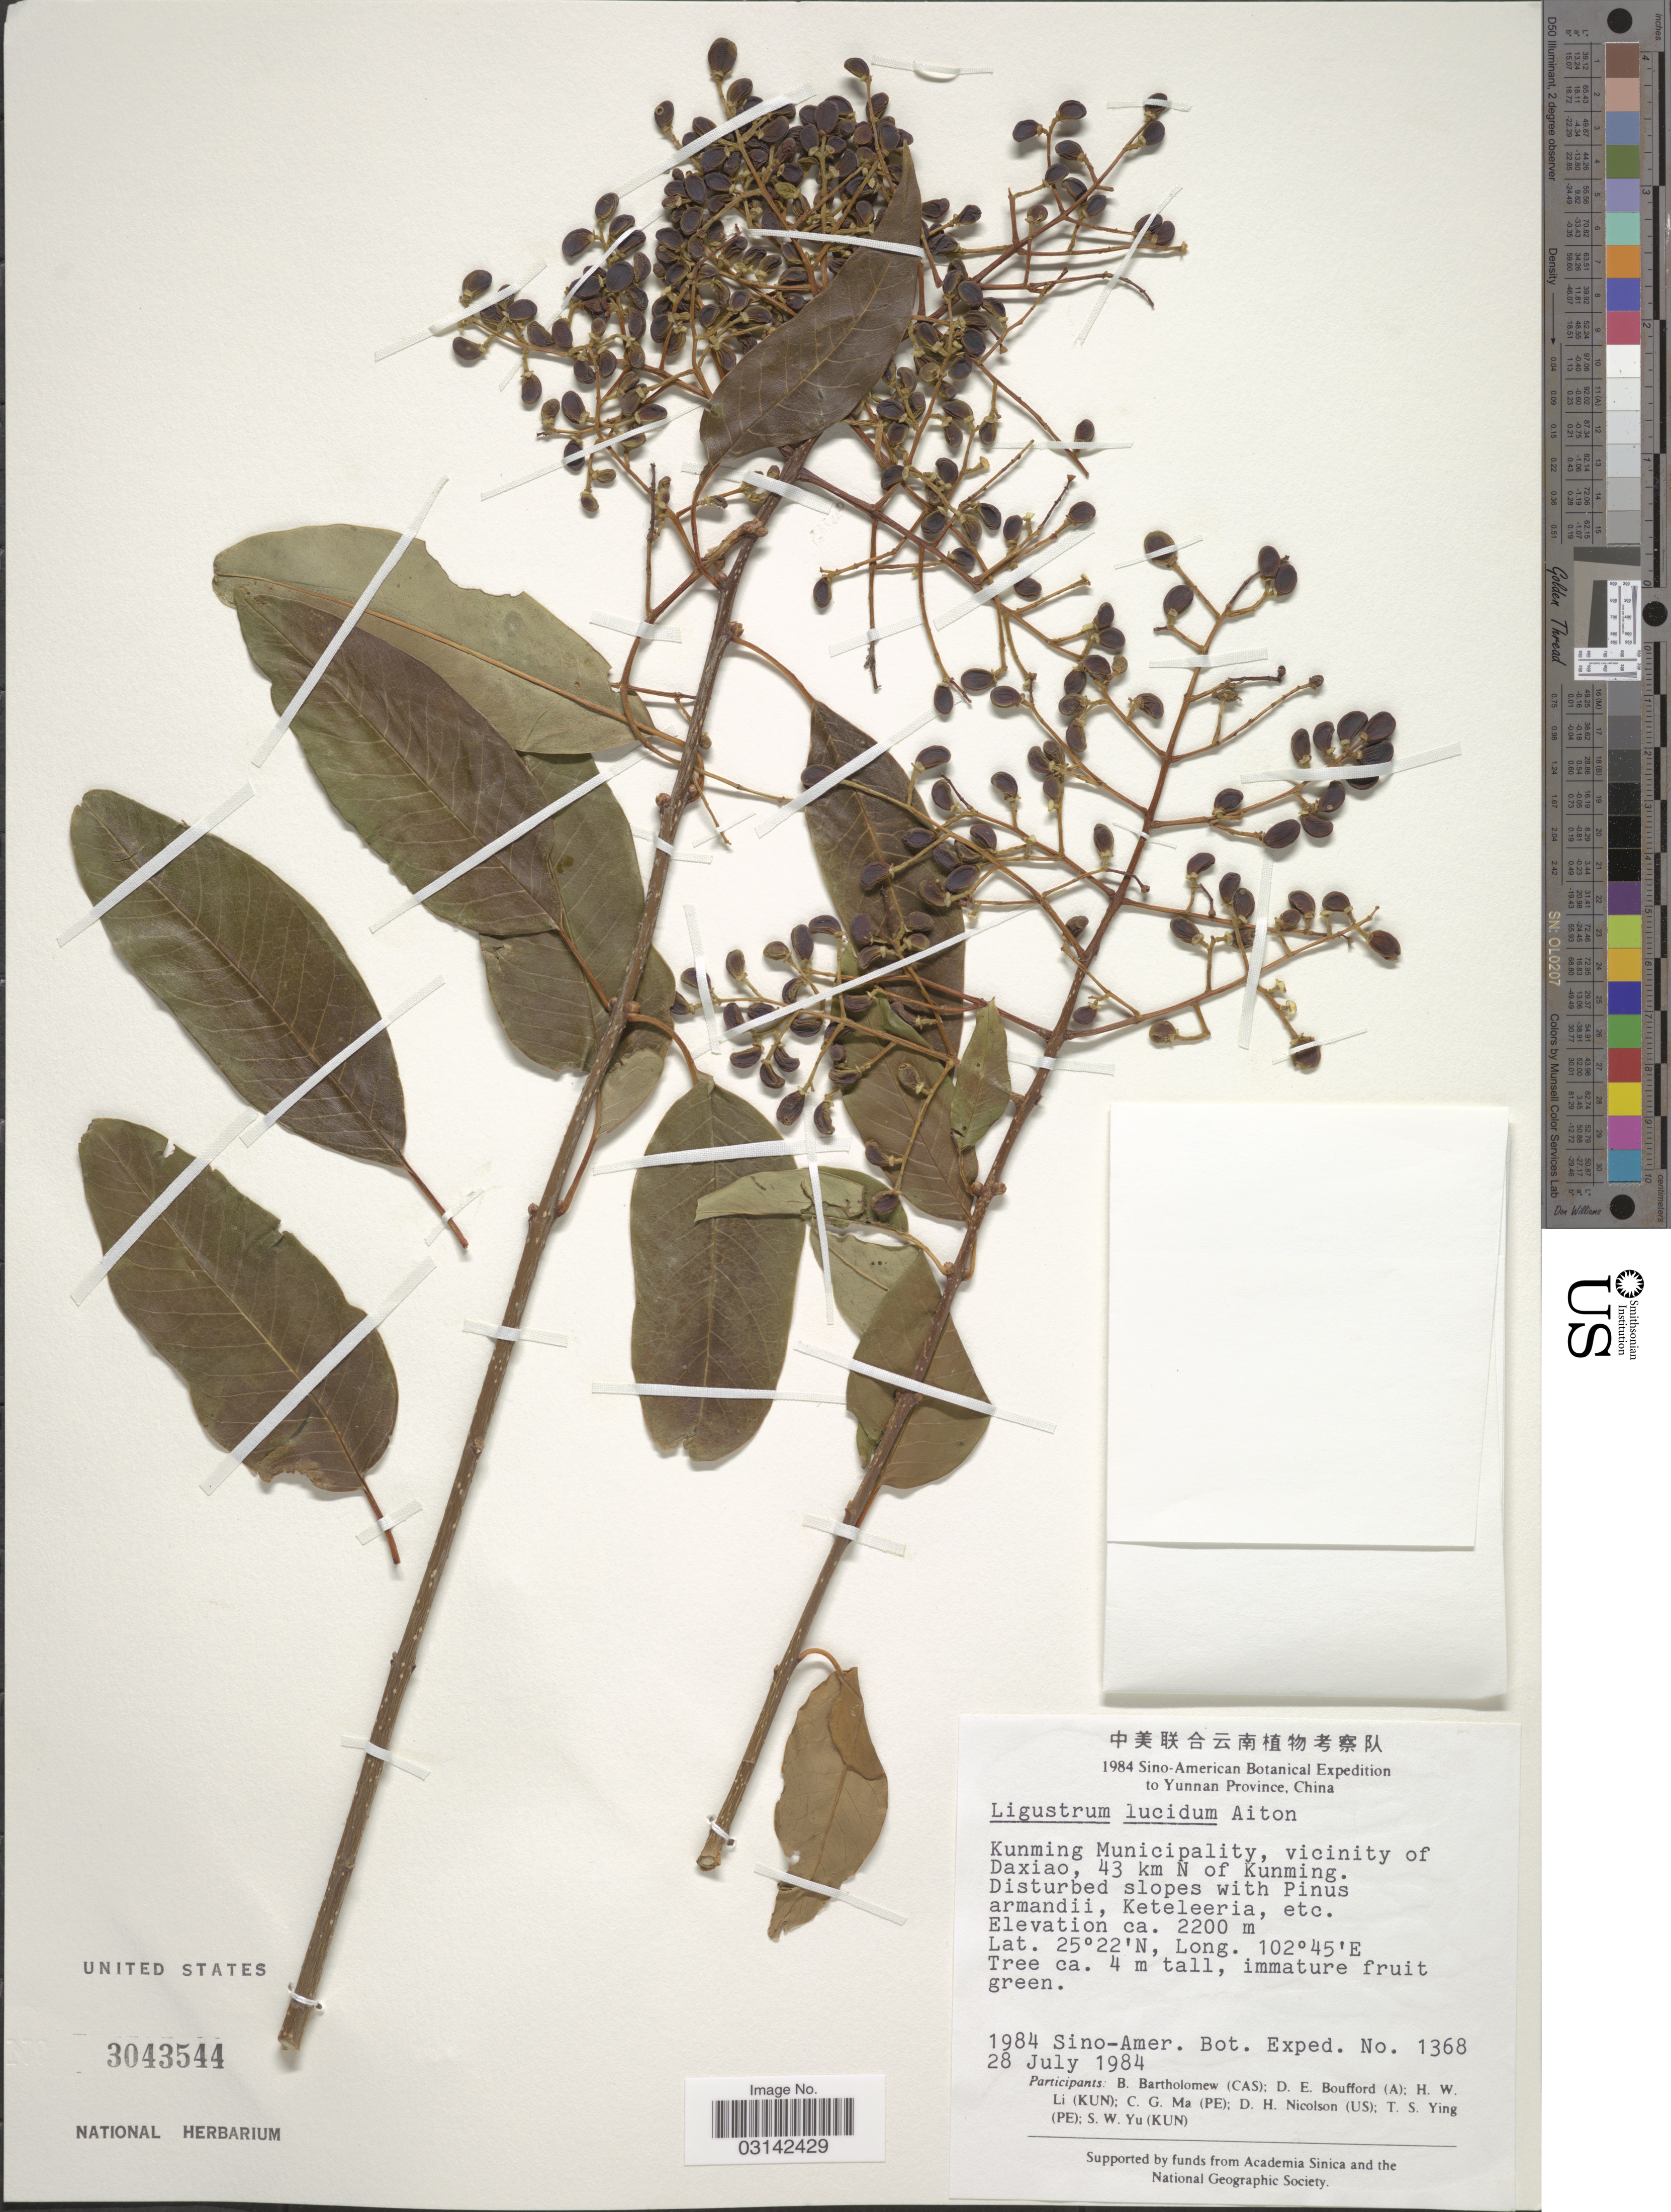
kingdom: Plantae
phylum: Tracheophyta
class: Magnoliopsida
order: Lamiales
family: Oleaceae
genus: Ligustrum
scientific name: Ligustrum lucidum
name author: W.T. Aiton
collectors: Sino-Amer. Bot. Exped. 1984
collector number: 1368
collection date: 1984-07-28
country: China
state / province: Yunnan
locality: Yunnan Province, Kunming Municipality, vicinity of Daxiao, 43 km N of Kunmig.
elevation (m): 2200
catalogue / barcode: US 3043544